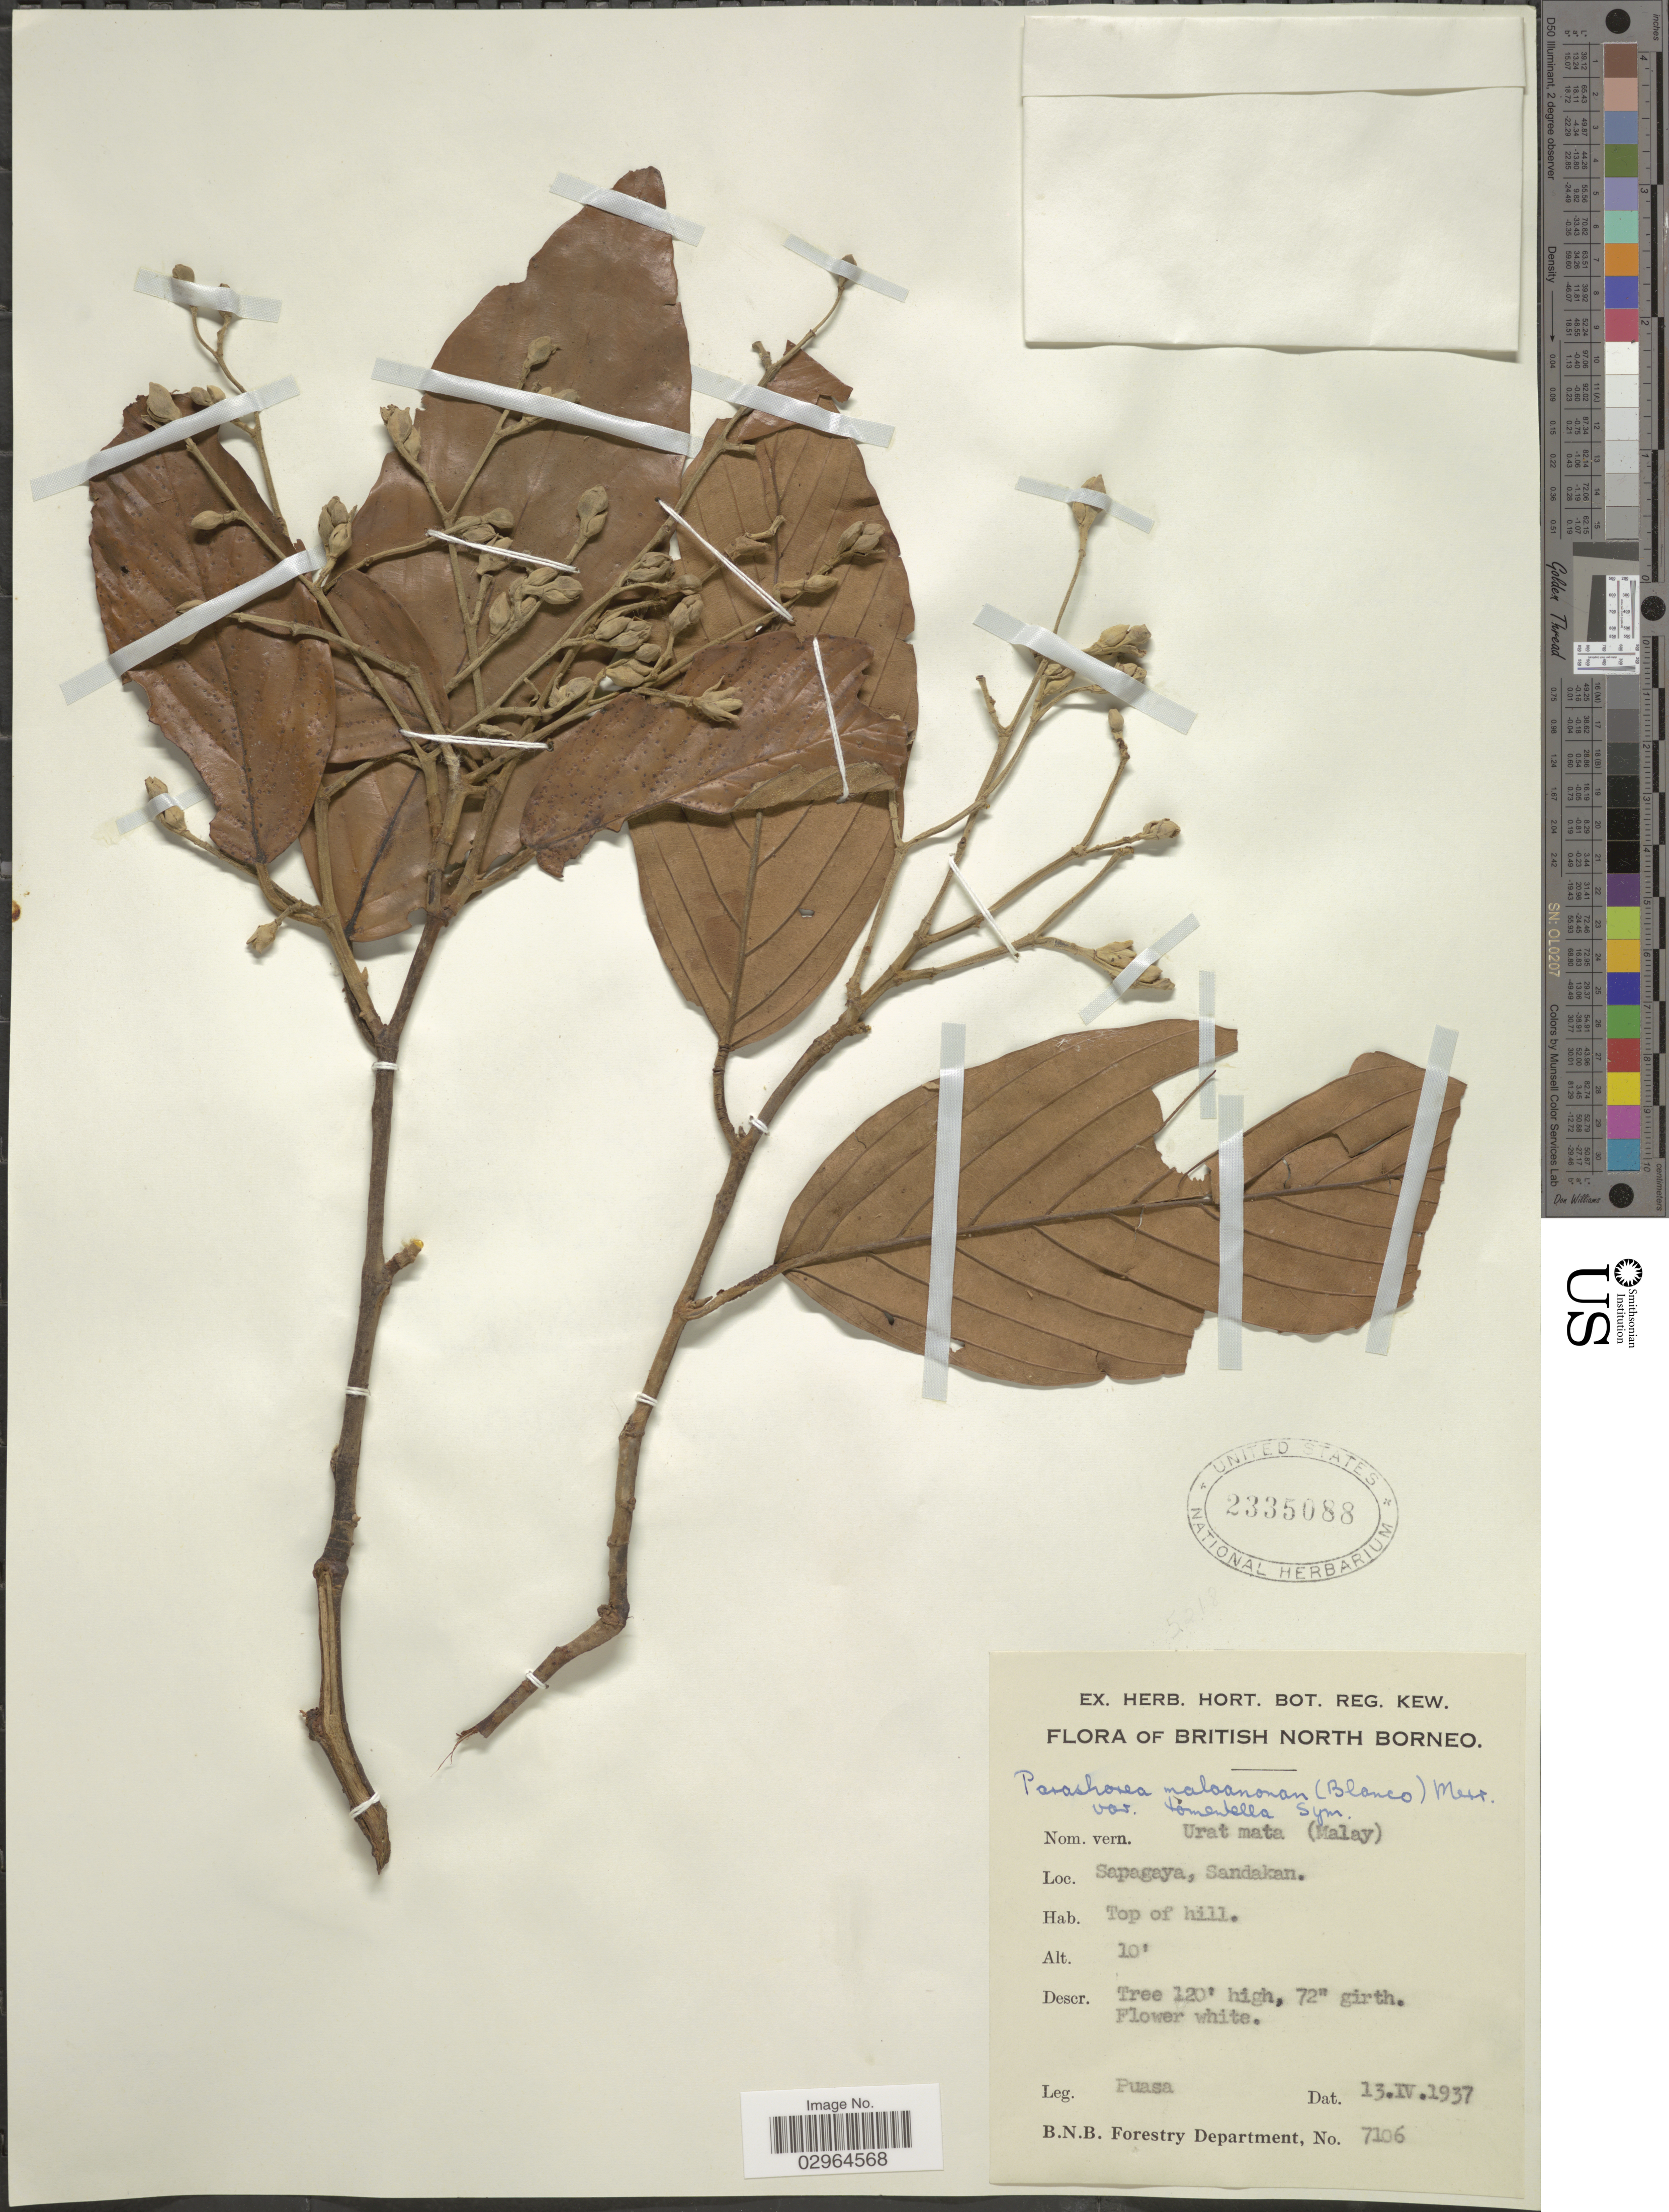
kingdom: Plantae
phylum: Tracheophyta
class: Magnoliopsida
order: Malvales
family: Dipterocarpaceae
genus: Parashorea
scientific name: Parashorea malaanonan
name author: (Blanco) Merr.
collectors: Puasa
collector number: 7106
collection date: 1937-04-13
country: Malaysia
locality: British North Borneo, Sapagaya, Sandakan.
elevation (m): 3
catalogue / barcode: US 2335088